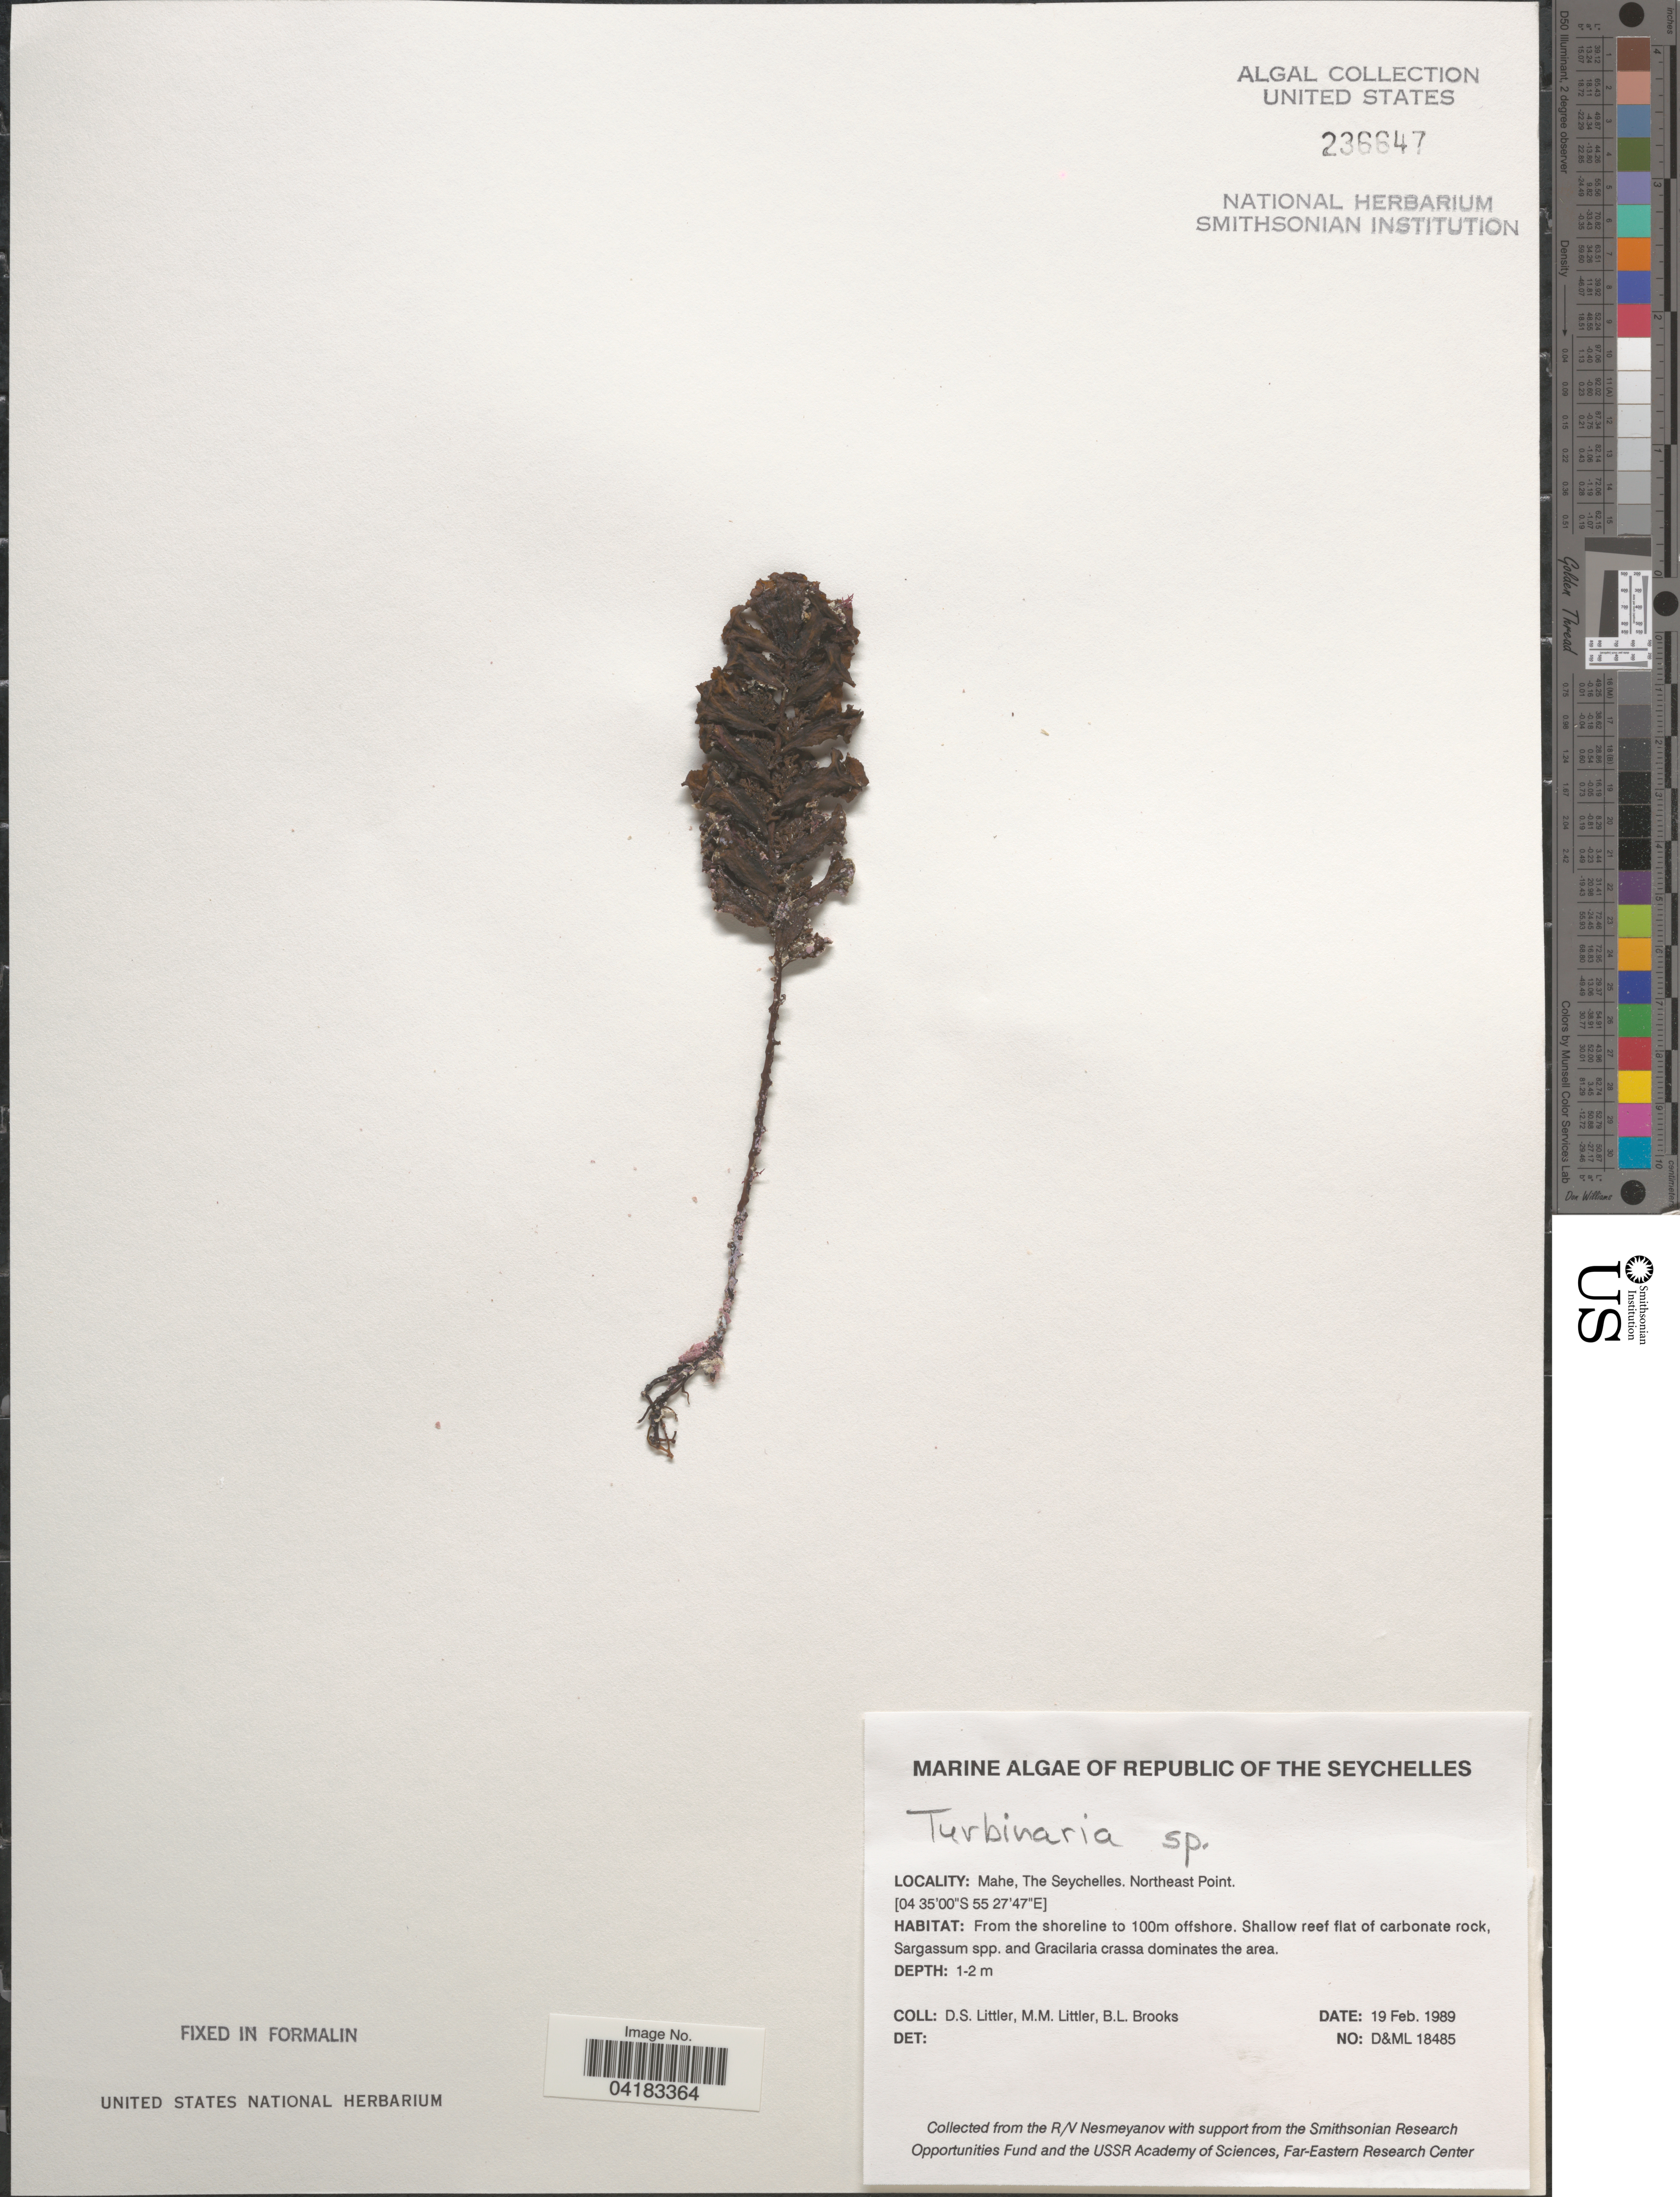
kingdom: Chromista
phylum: Ochrophyta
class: Phaeophyceae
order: Fucales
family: Sargassaceae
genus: Turbinaria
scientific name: Turbinaria sp.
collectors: D. S. Littler & B. Brooks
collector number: D&ML18485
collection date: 1989-02-19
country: Seychelles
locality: The Seychelles. Mahe, The Seychelles. Northeast Point. From the shoreline to 100m offshore.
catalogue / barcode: US 236647